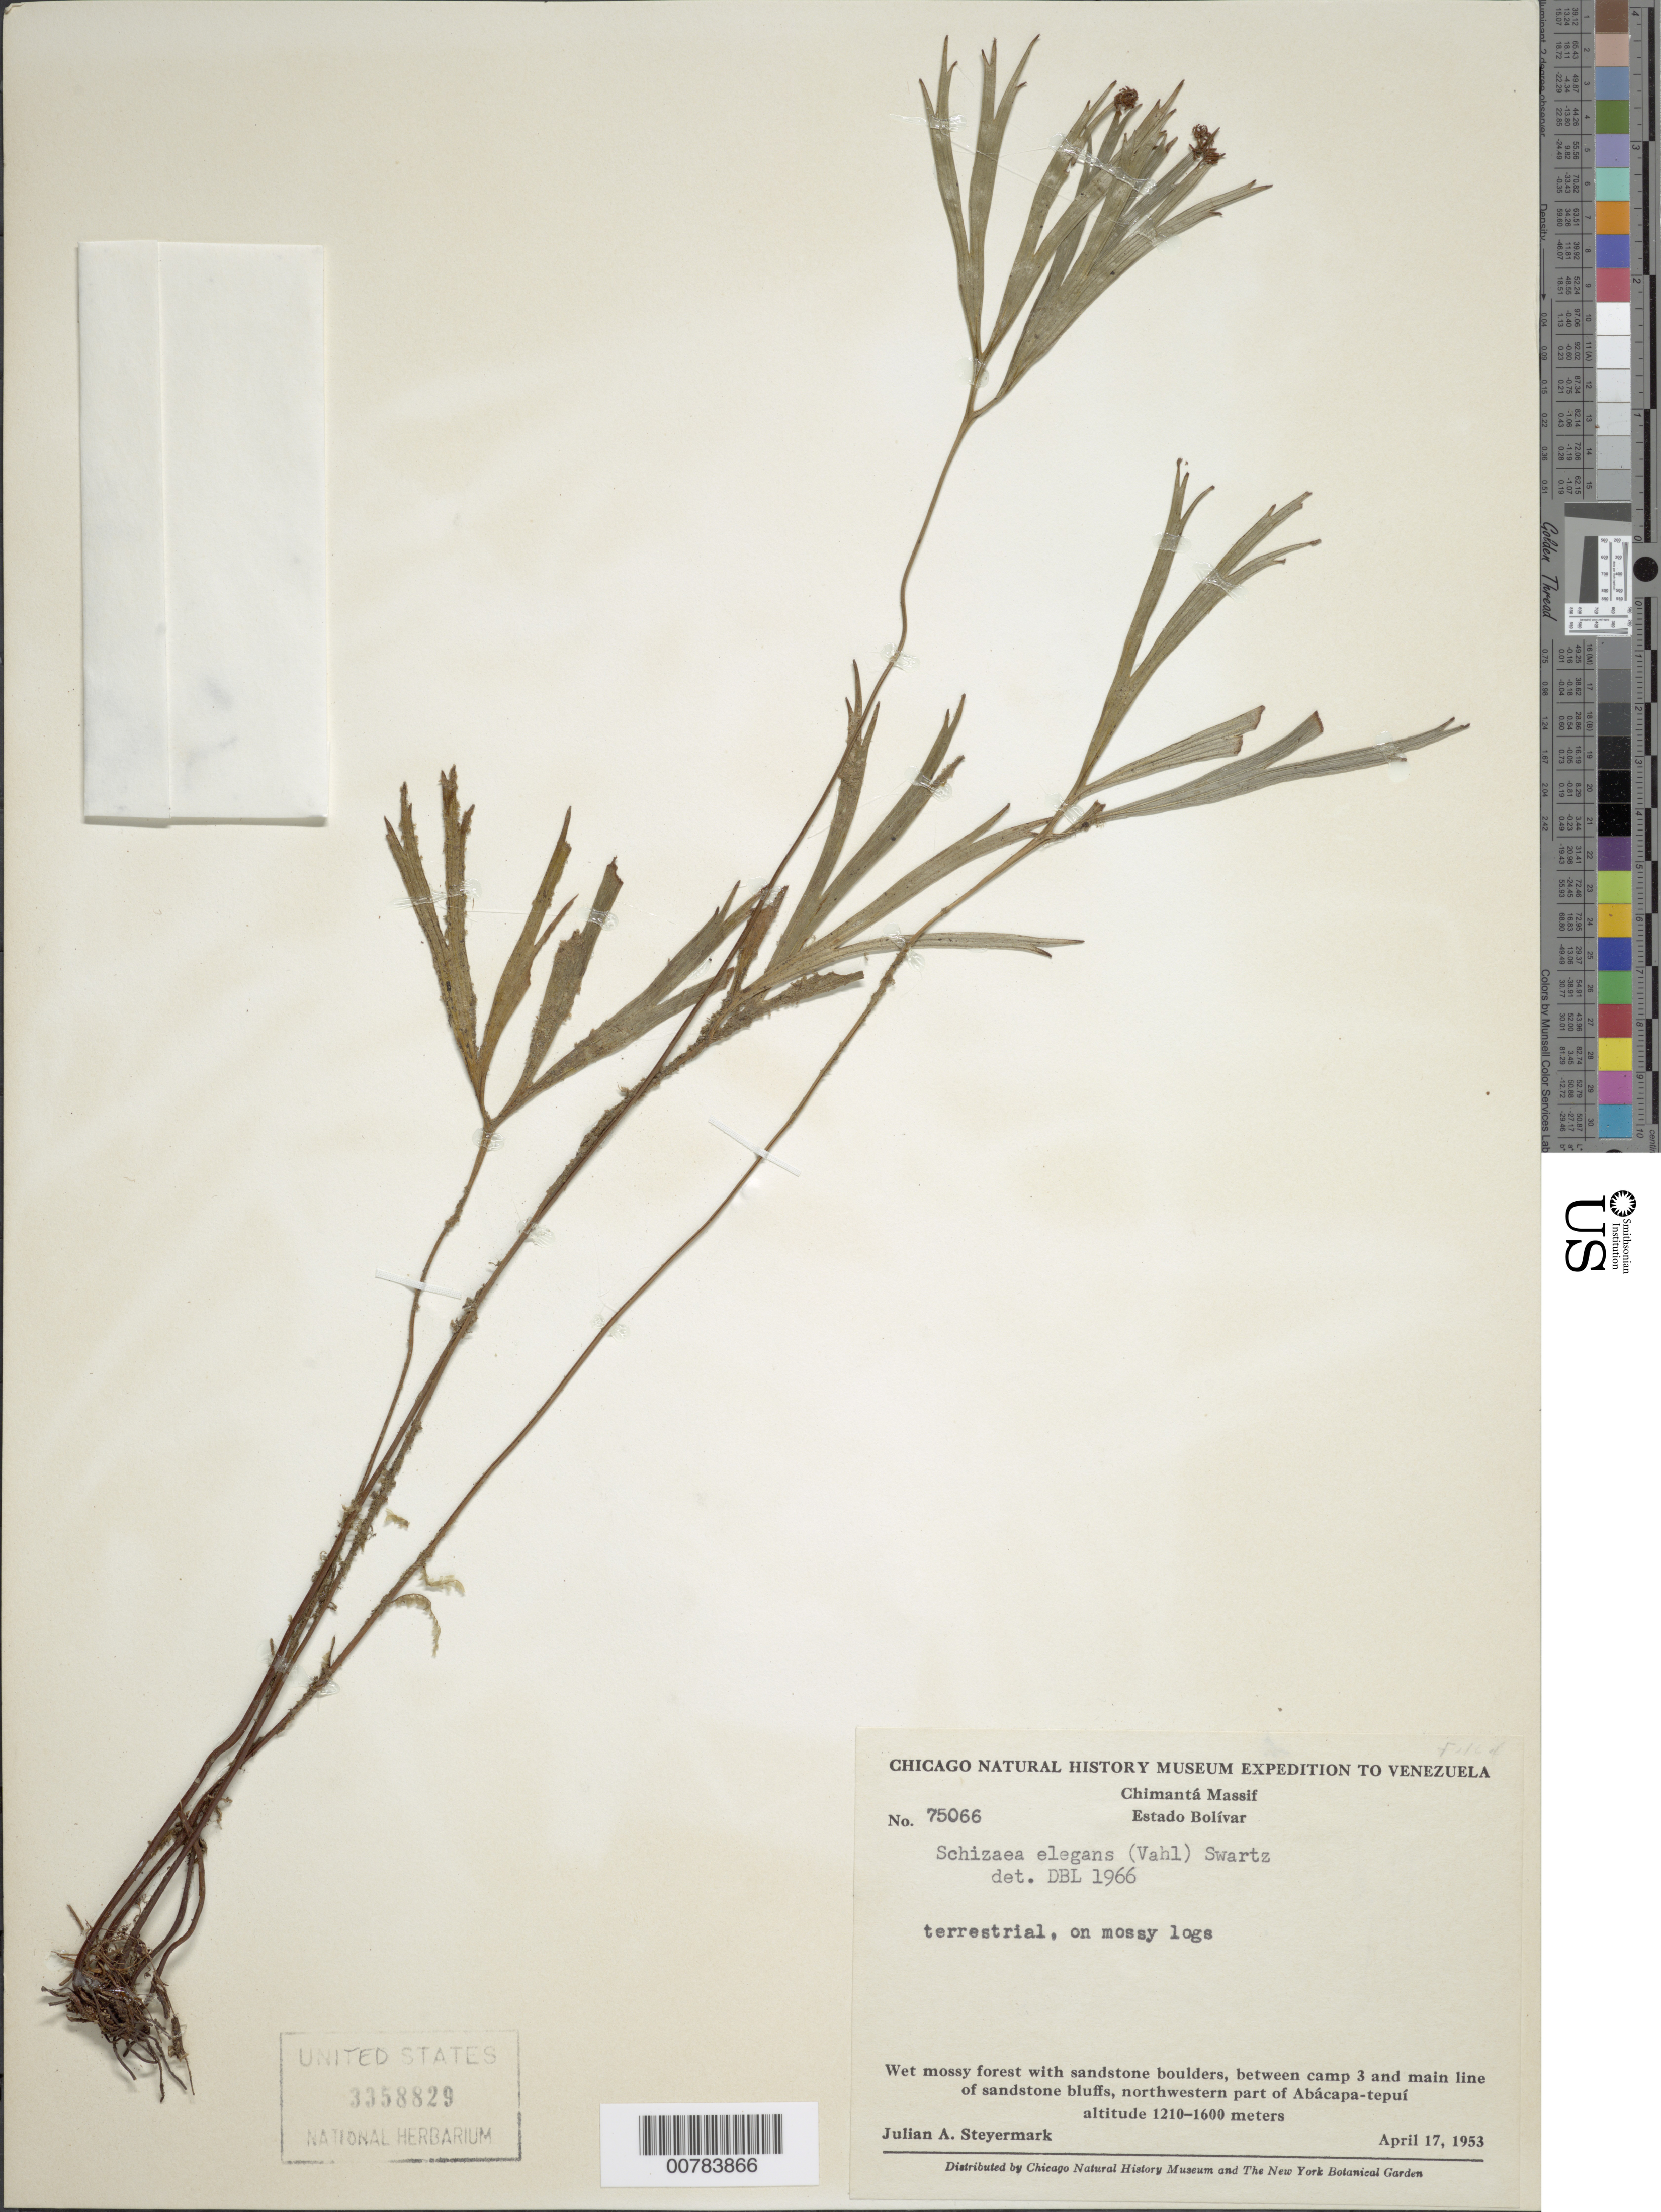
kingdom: Plantae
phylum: Tracheophyta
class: Polypodiopsida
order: Schizaeales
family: Schizaeaceae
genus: Schizaea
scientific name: Schizaea elegans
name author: (Vahl) Sw.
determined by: Lellinger, David B., (BOT), Smithsonian Institution - National Museum of Natural History (UNITED STATES)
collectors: J. Steyermark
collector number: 75066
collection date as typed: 17-Apr-53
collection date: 1953-04-17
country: Venezuela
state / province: Bolívar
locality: Chimantá Massif, Abácapa-tepuí, NW part, between camp 3 and main line of sandstone bluffs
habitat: Wet mossy forest with sandstone boulders, on mossy logs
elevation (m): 1210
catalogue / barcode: US 3358829